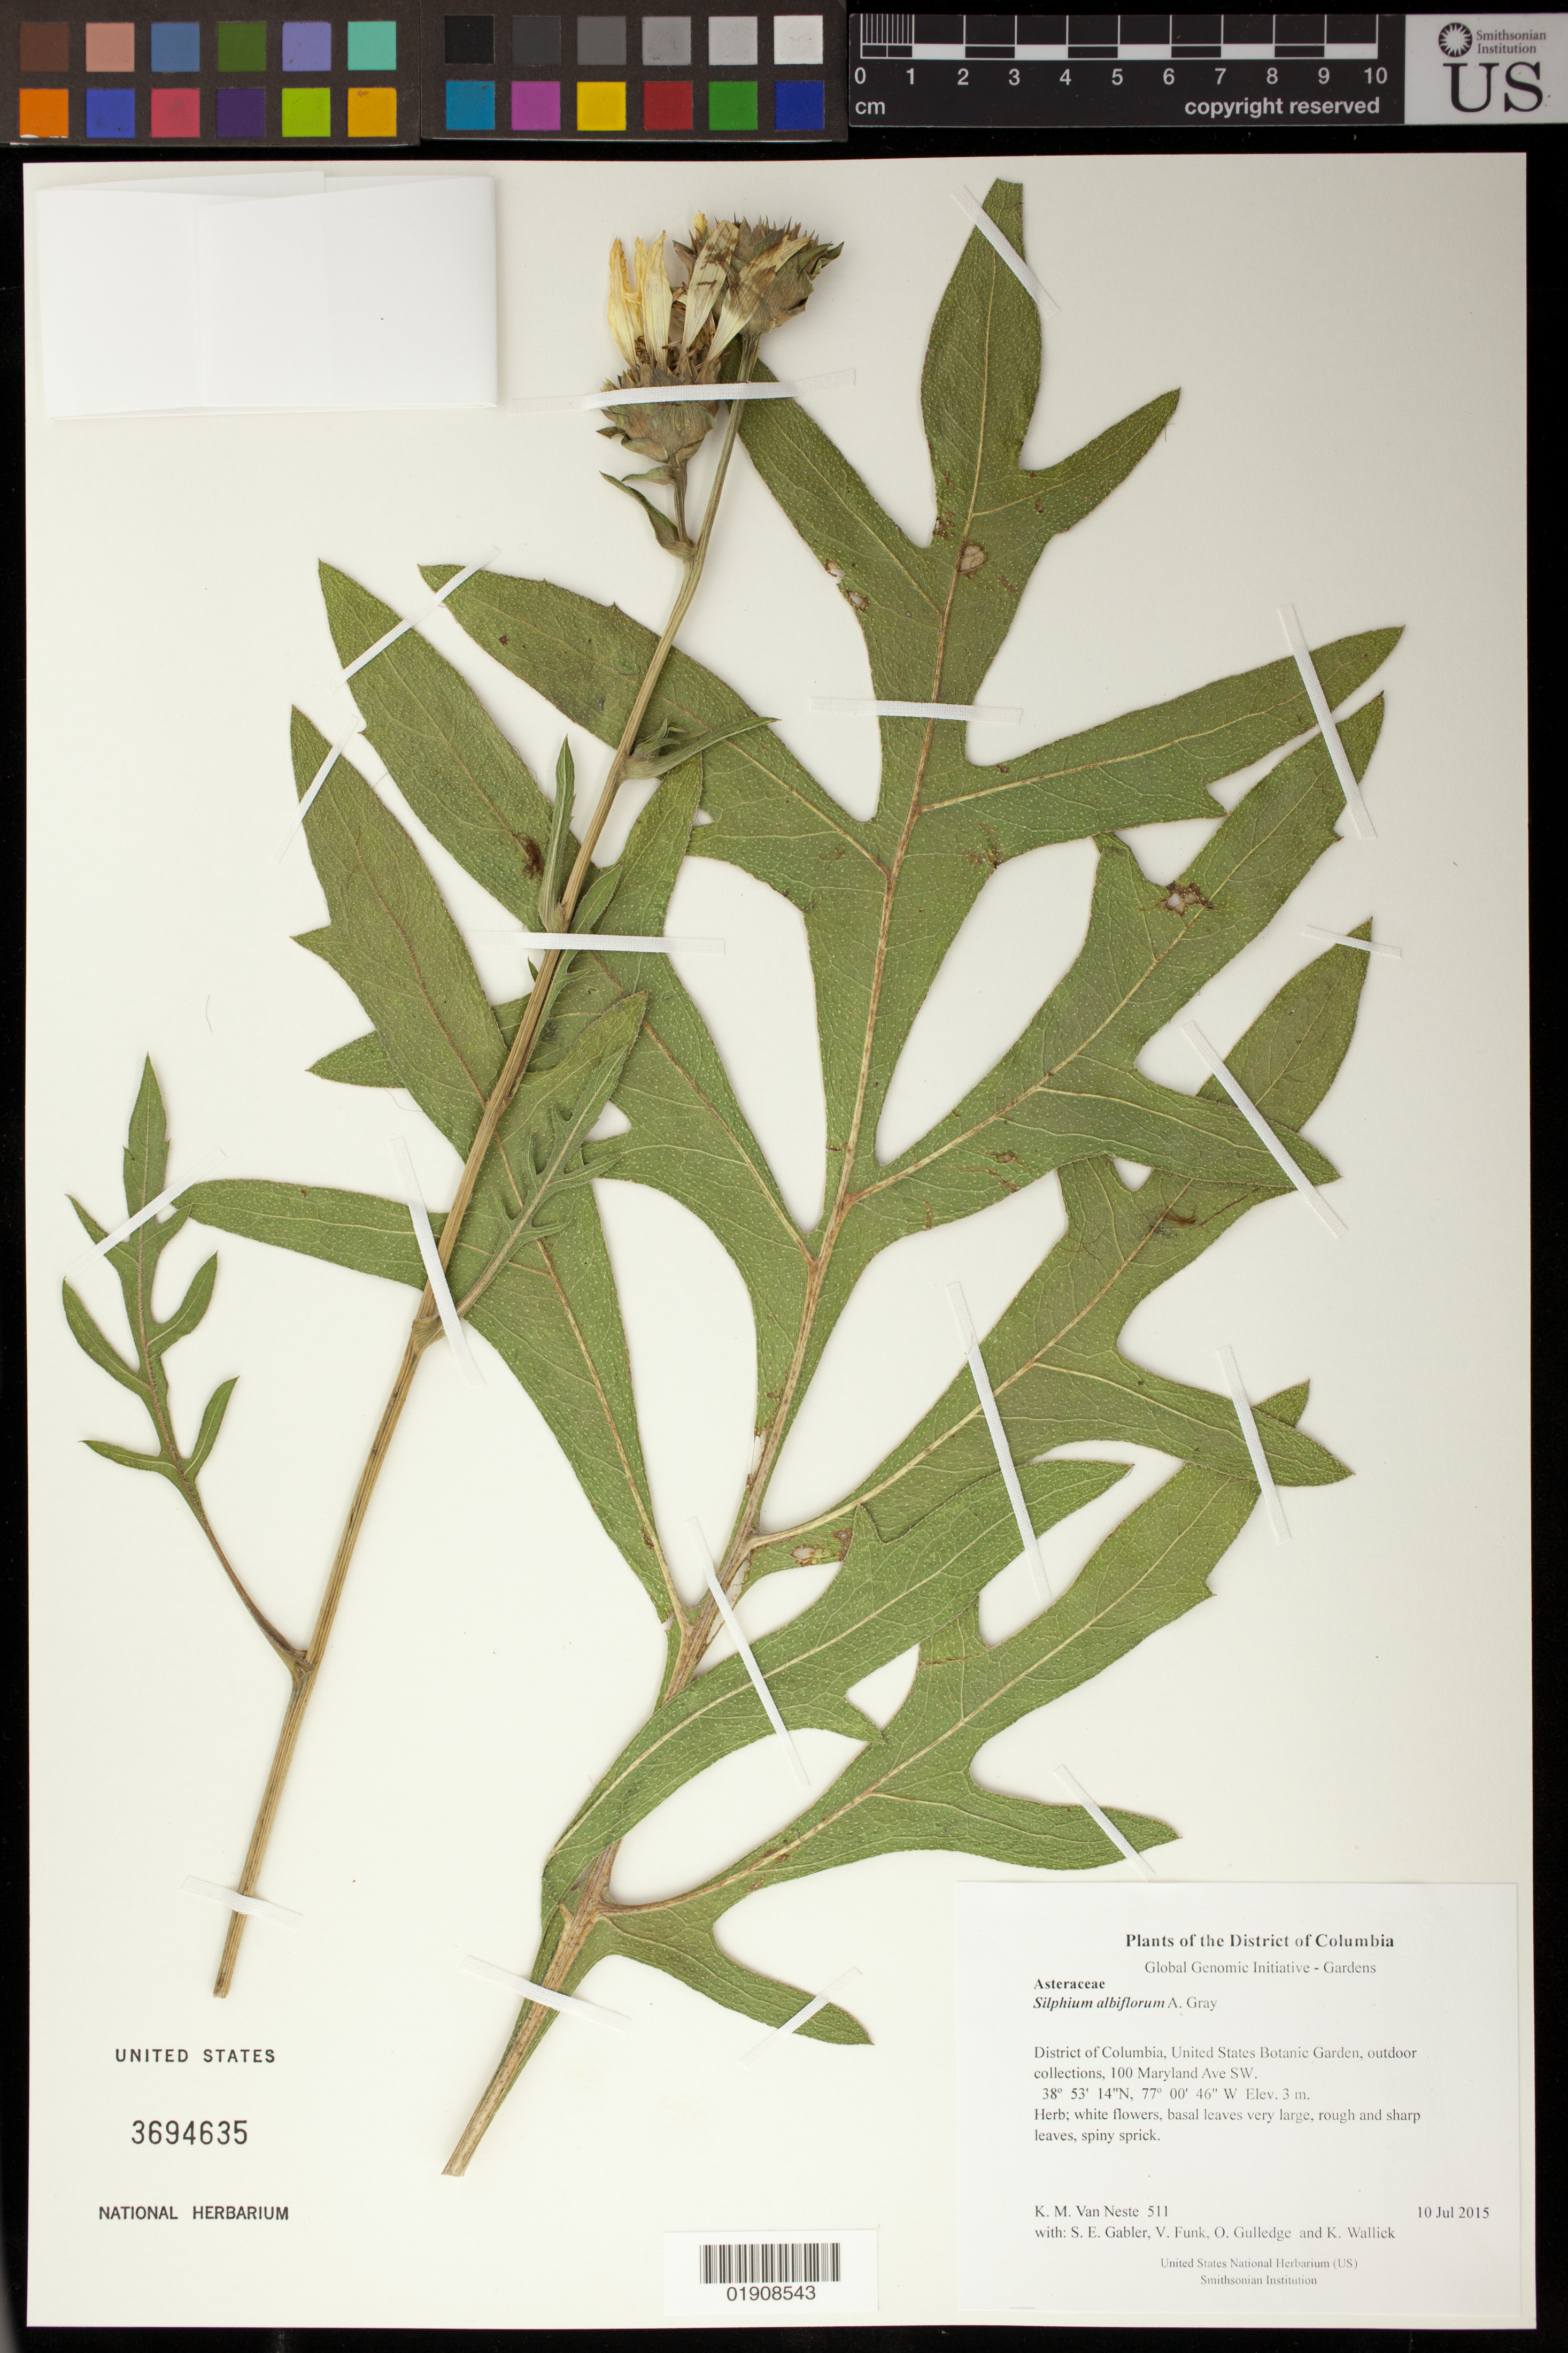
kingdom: Plantae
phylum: Tracheophyta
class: Magnoliopsida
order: Asterales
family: Asteraceae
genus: Silphium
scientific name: Silphium albiflorum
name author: A. Gray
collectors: K. M. Van Neste, S. E. Gabler, V. Funk, O. Gulledge & K. Wallick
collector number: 511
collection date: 2015-07-10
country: United States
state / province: District of Columbia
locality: United States Botanic Garden, outdoor collections, 100 Maryland Ave SW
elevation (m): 3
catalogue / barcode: US 3694635